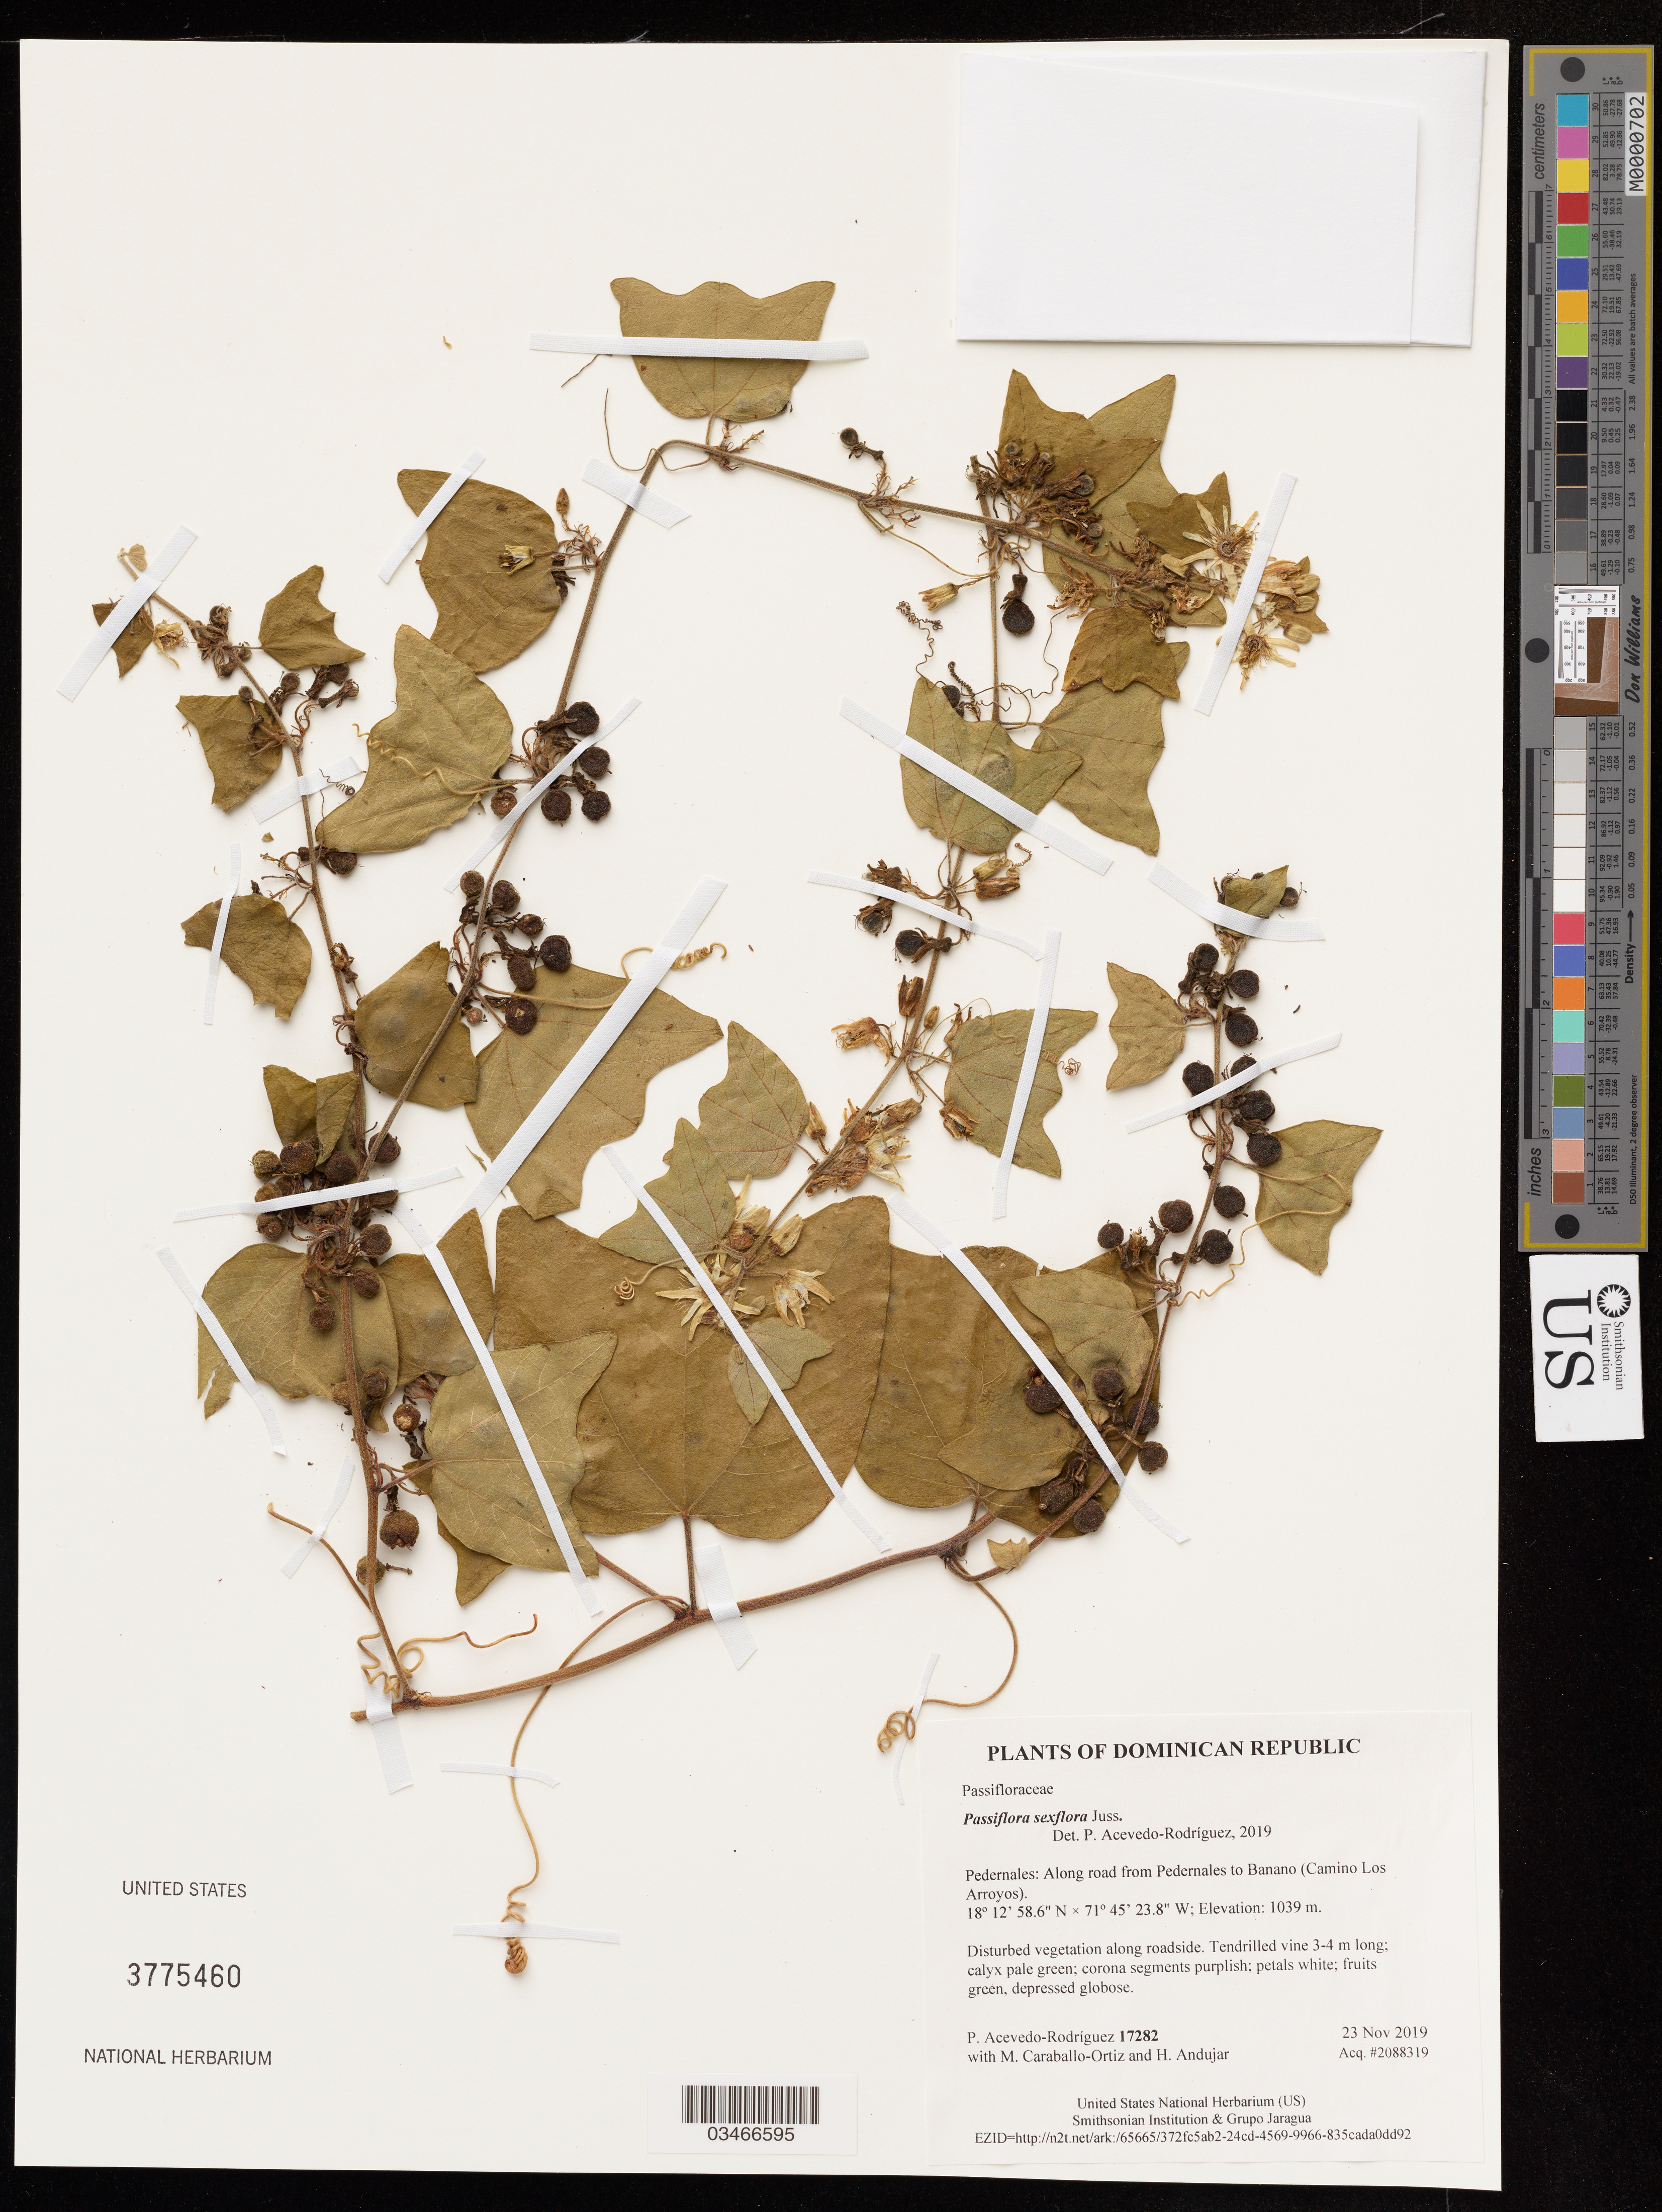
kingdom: Plantae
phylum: Tracheophyta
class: Magnoliopsida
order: Malpighiales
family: Passifloraceae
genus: Passiflora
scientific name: Passiflora sexflora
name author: Juss.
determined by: Acevedo-Rodriguez, P., (US), Smithsonian Institution - National Museum of Natural History (UNITED STATES)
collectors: P. Acevedo-Rodriguez, M. Caraballo-Ortiz & H. Andujar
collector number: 17282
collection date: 2019-11-23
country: Dominican Republic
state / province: Pedernales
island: Hispaniola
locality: Along road from Pedernales to Banano (Camino Los Arroyos), disturbed roadside vegetation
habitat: Disturbed vegetation along roadside.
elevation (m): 1039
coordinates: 18.21629 N, 71.75661 W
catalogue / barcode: US 3775460